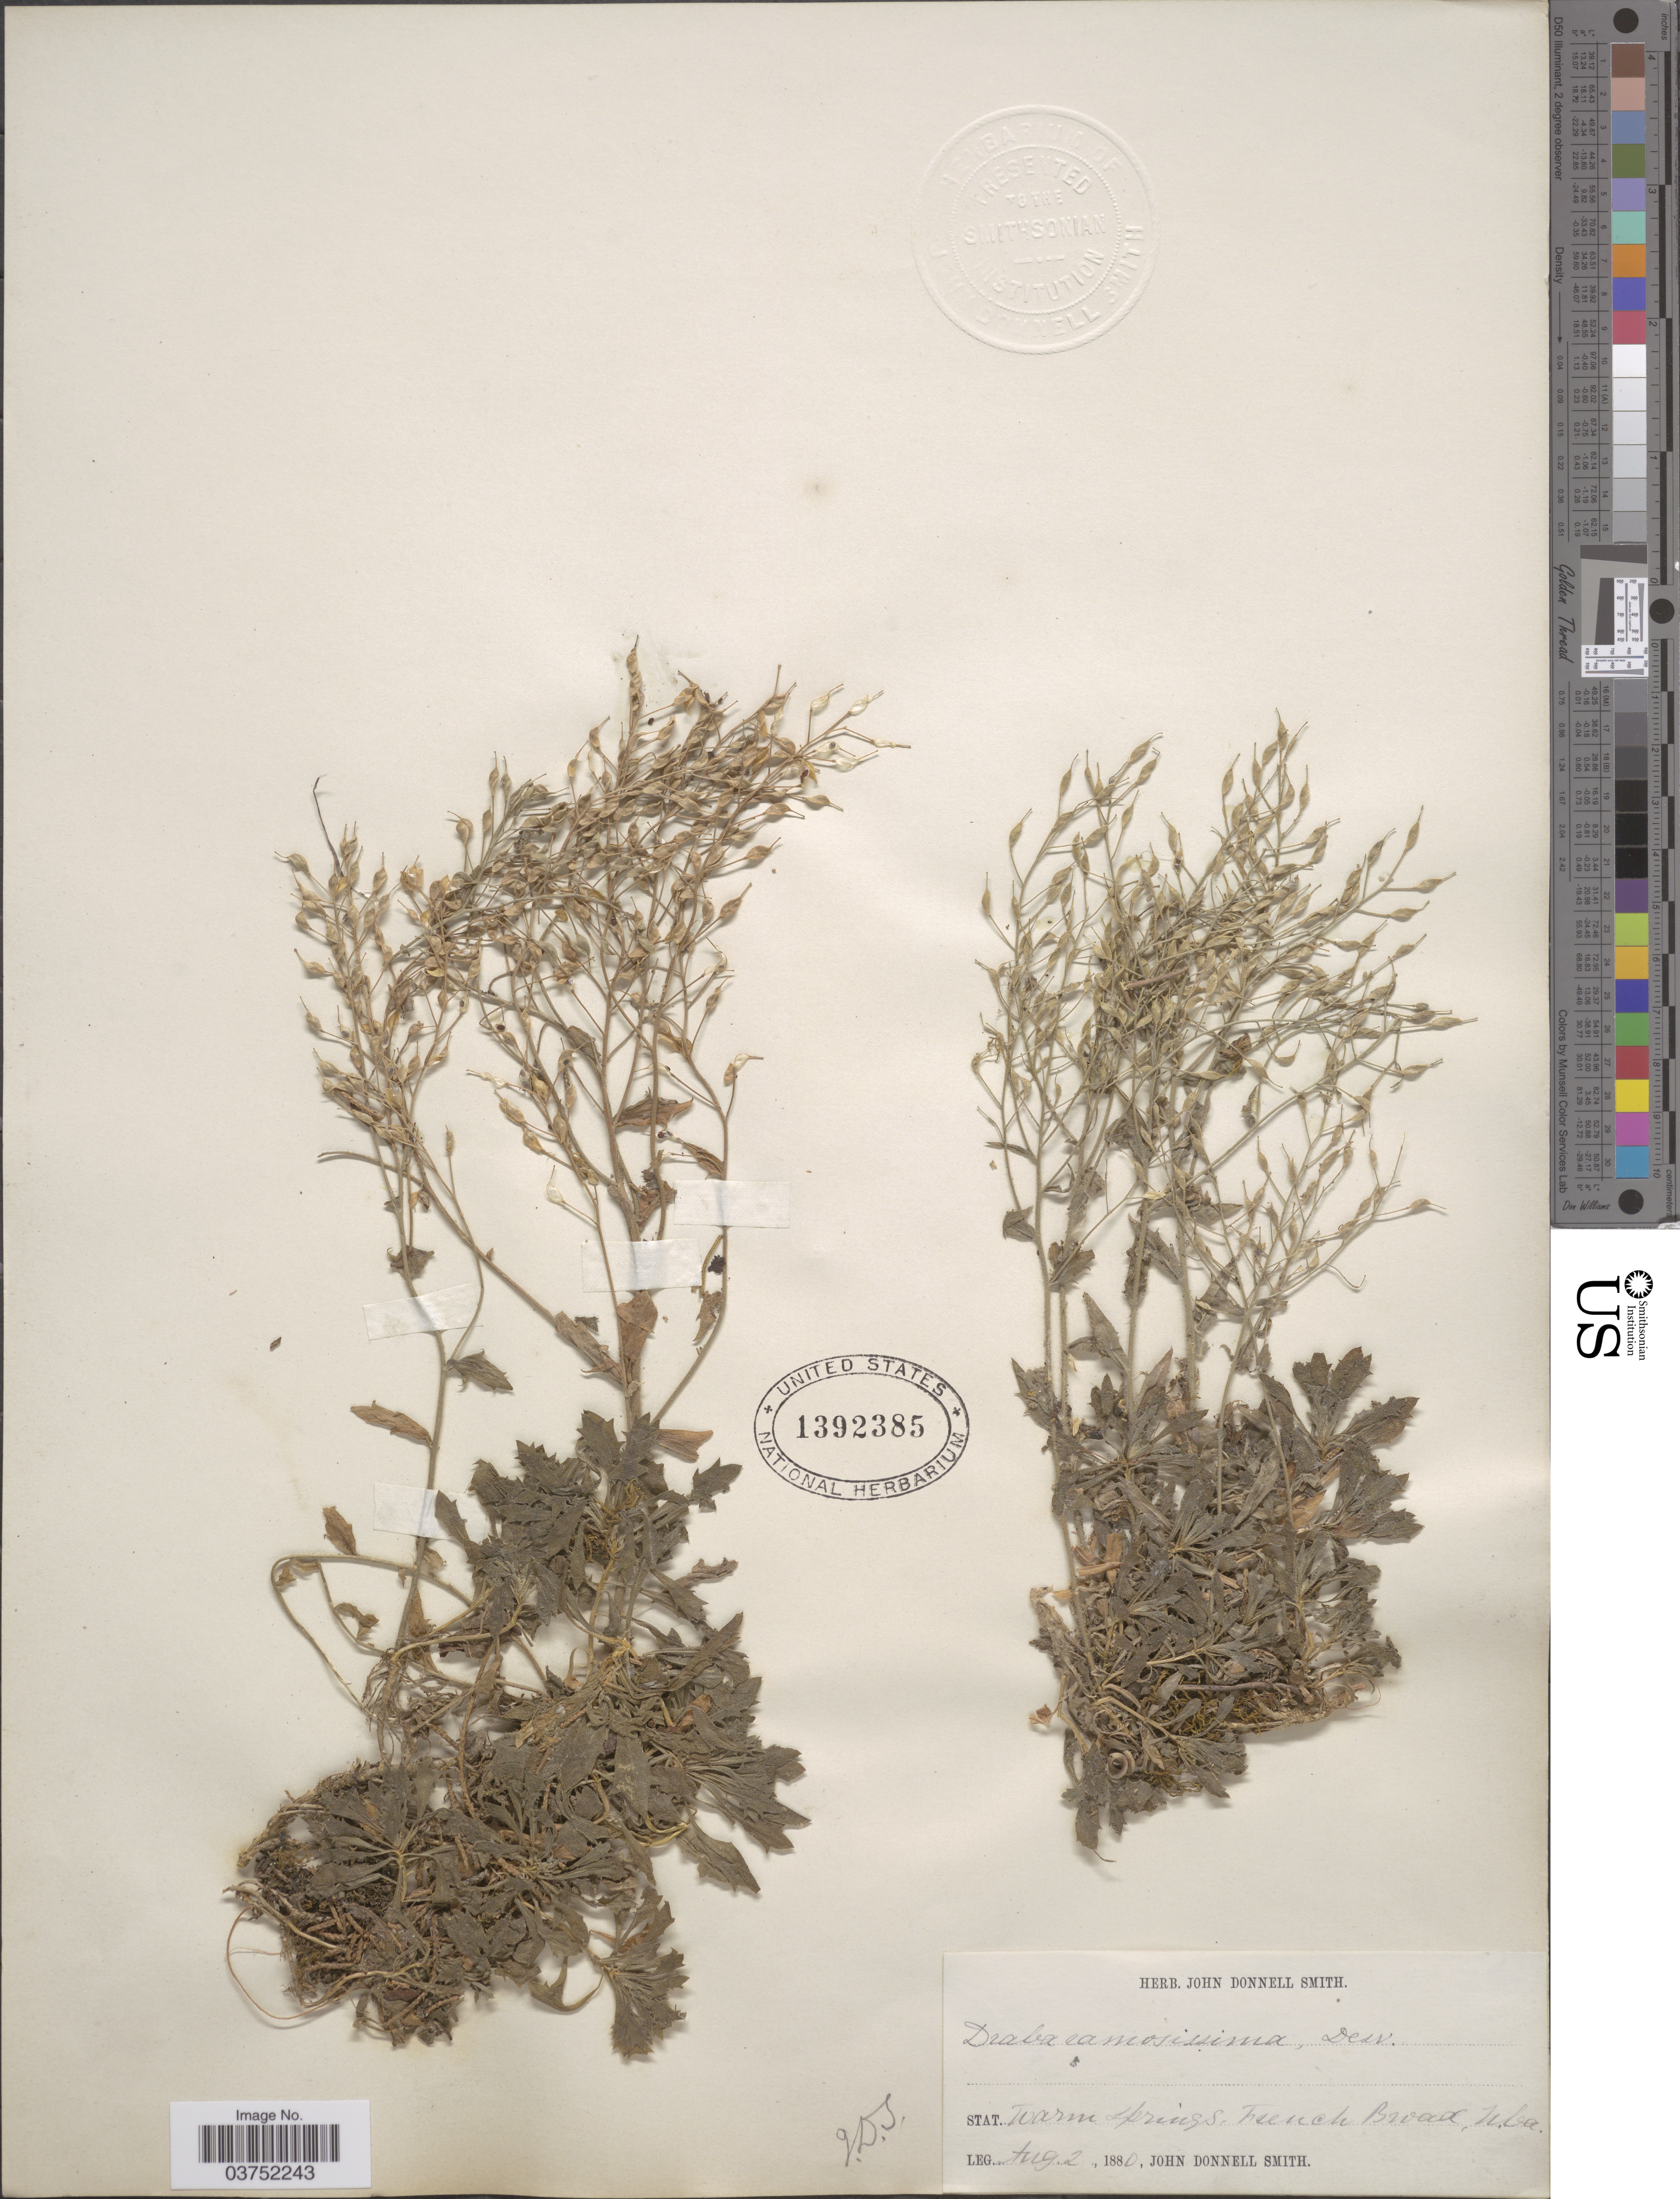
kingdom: Plantae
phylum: Tracheophyta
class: Magnoliopsida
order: Brassicales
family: Brassicaceae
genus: Draba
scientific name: Draba ramosissima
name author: Desv.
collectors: J. Donnell Smith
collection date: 1880-08-02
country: United States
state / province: North Carolina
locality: Warm Springs, French Broad.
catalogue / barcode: US 1392385